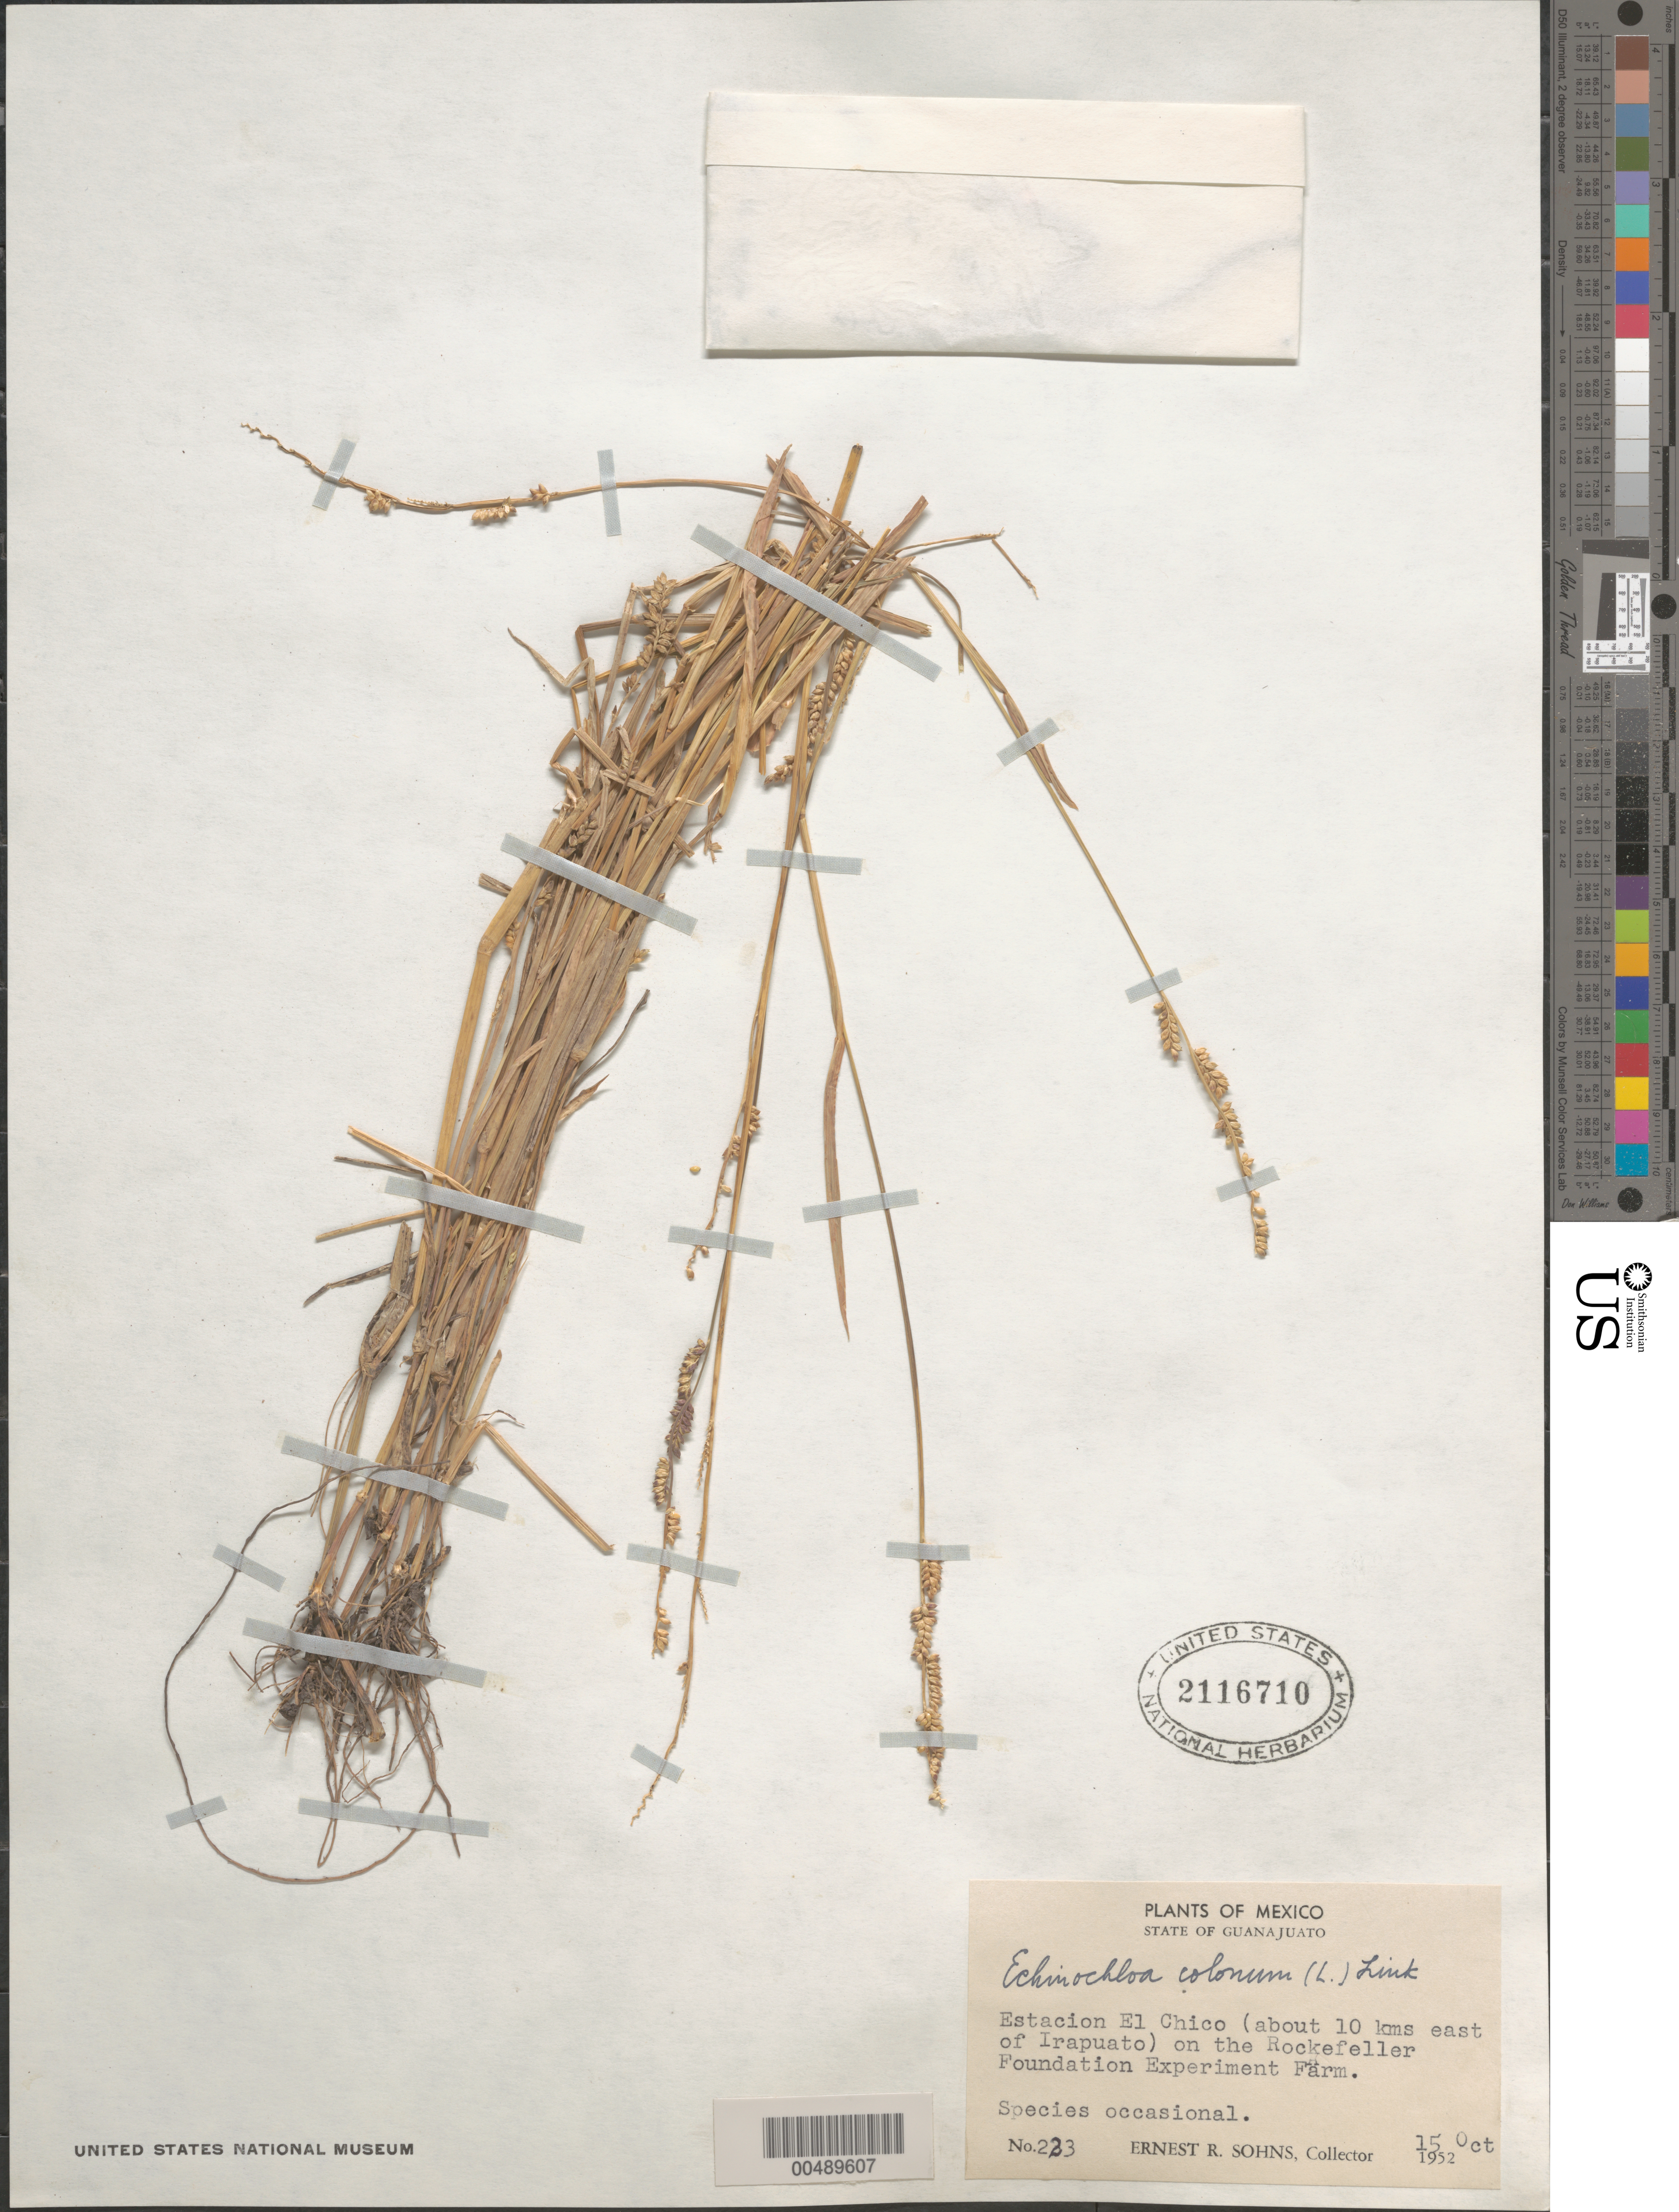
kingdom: Plantae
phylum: Tracheophyta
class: Liliopsida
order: Poales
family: Poaceae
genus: Echinochloa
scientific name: Echinochloa colona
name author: (L.) Link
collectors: E. R. Sohns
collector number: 223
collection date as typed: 15 Oct 1952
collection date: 1952-10-15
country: Mexico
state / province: Guanajuato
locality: Estacion El Chico (about 10 KM E of Irapuato) on the Rockefeller Foundation Experiment Farm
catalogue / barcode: US 2116710